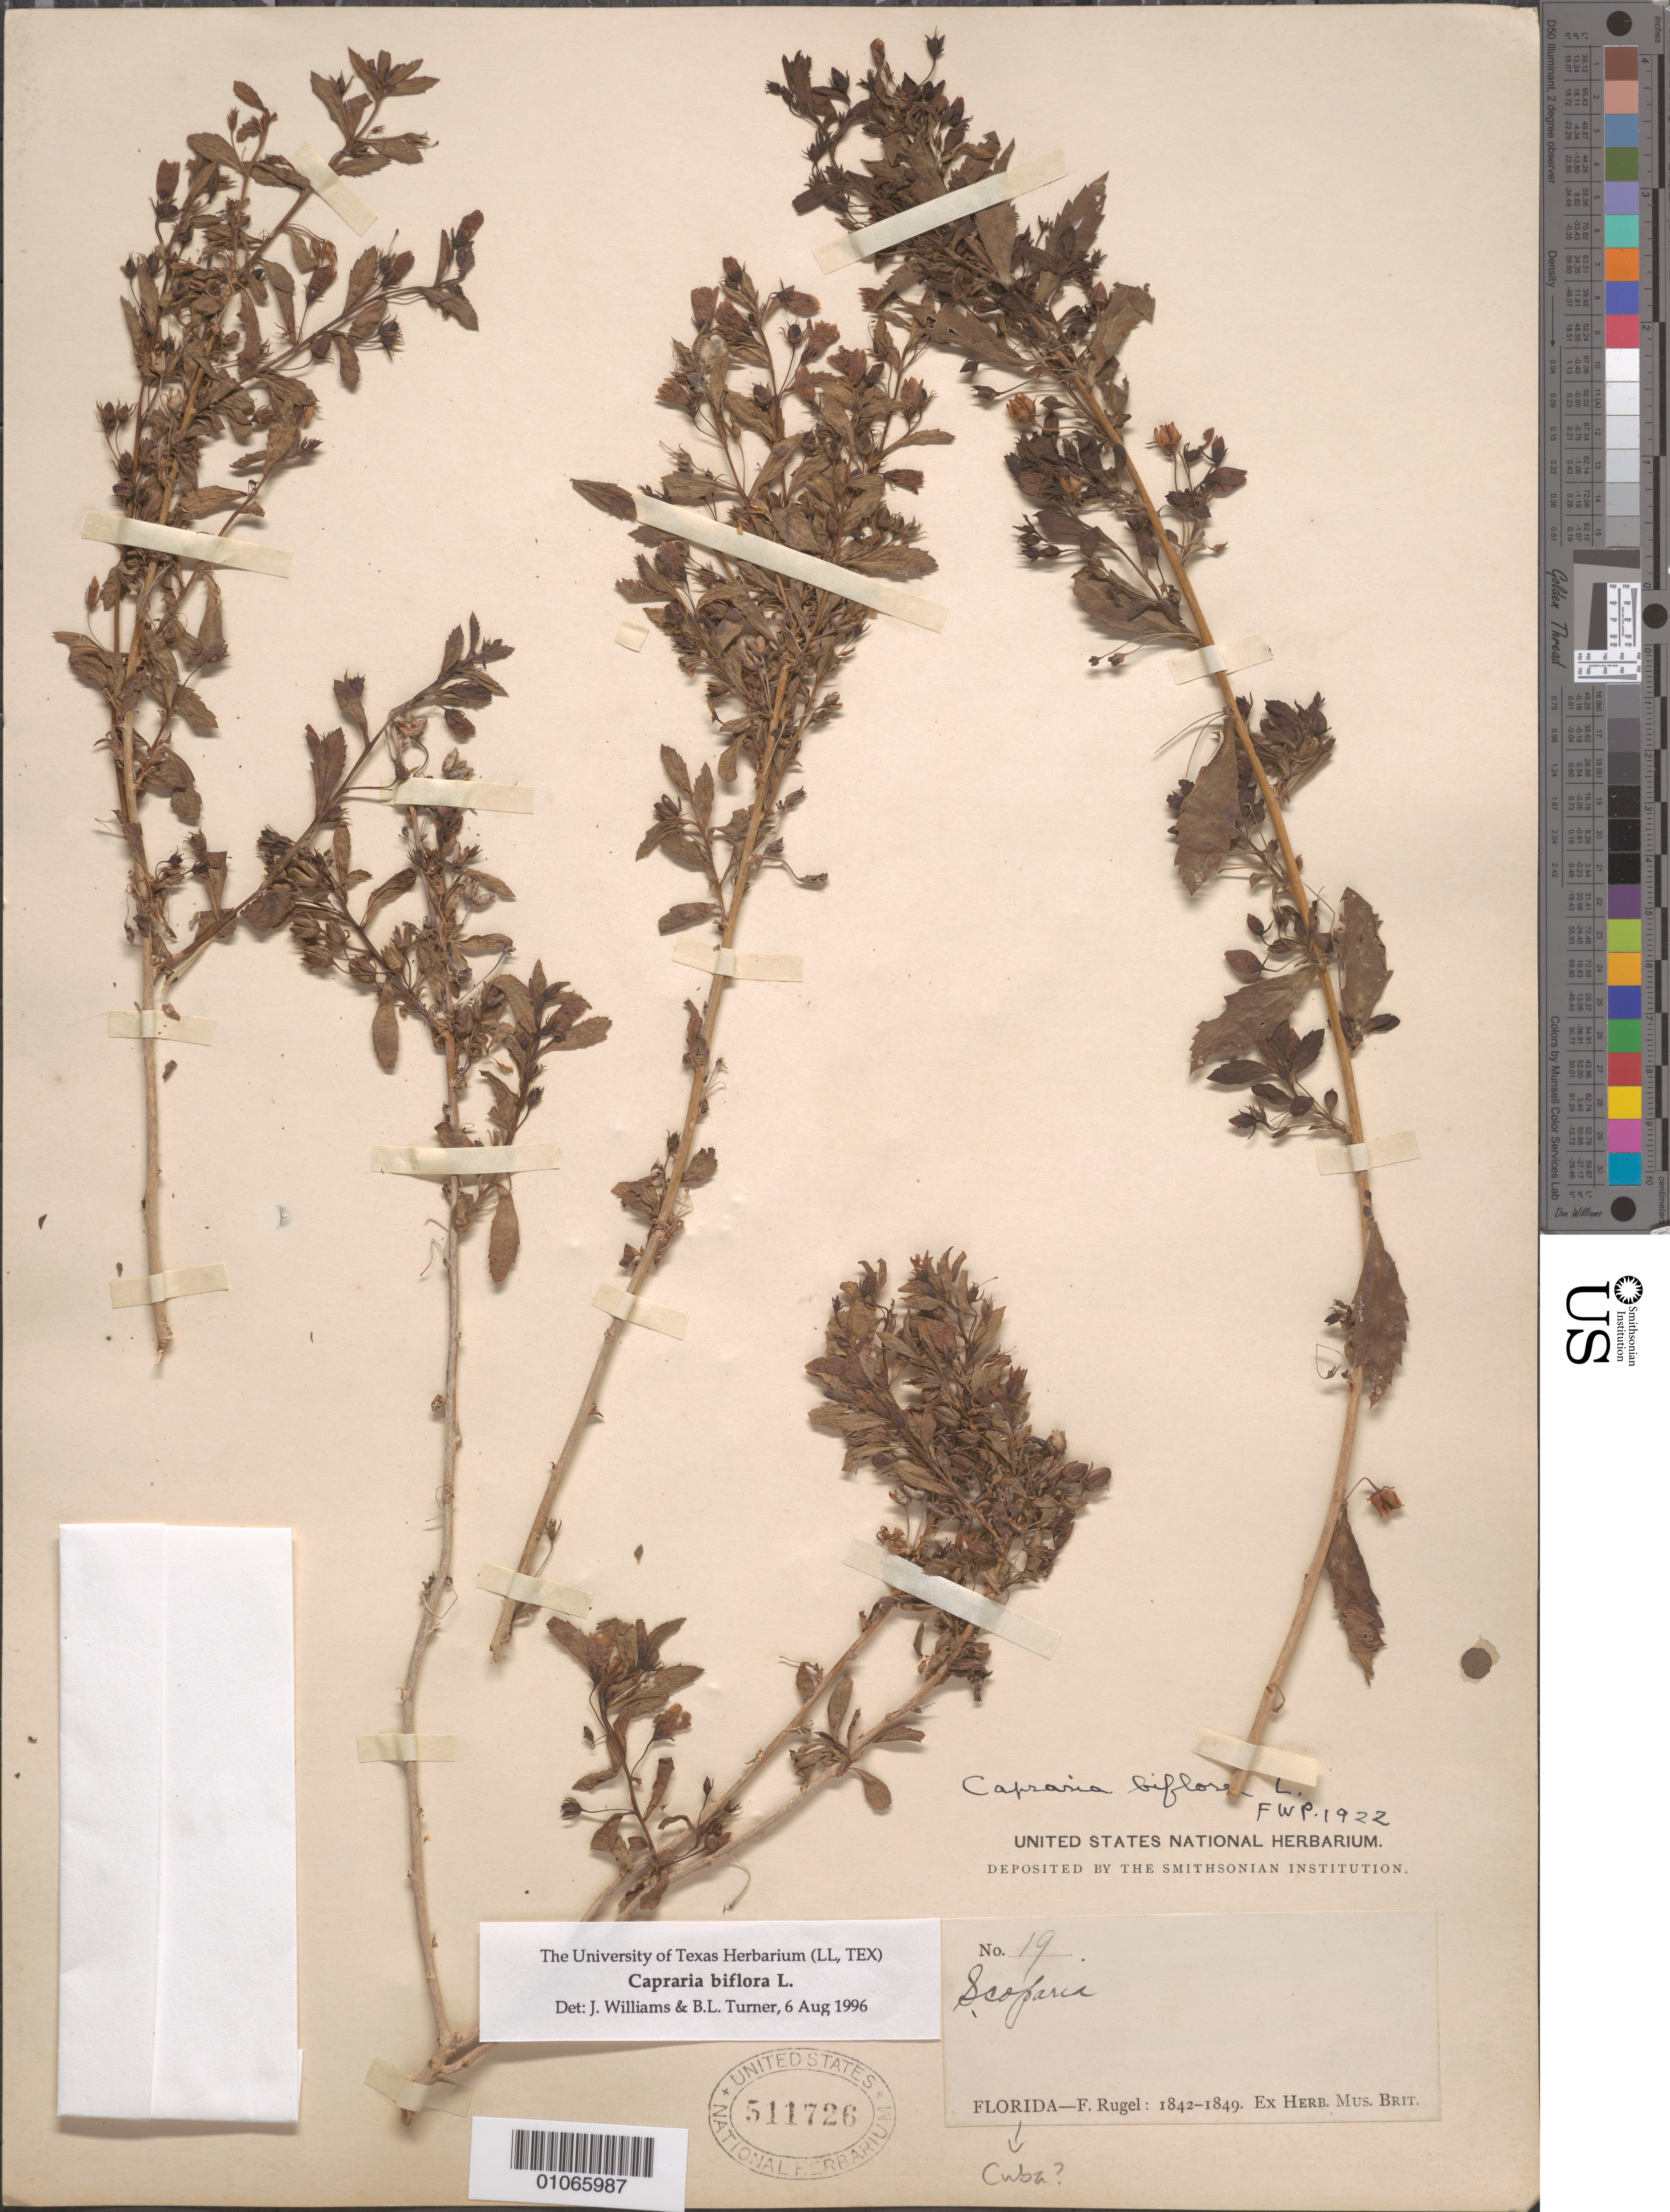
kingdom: Plantae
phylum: Tracheophyta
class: Magnoliopsida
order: Lamiales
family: Scrophulariaceae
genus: Capraria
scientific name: Capraria biflora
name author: L.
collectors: F. Rugel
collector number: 19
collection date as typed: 01 Jan 1842 to 31 Dec 1849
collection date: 1842-01-01/1849-12-31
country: Cuba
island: Cuba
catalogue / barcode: US 511726